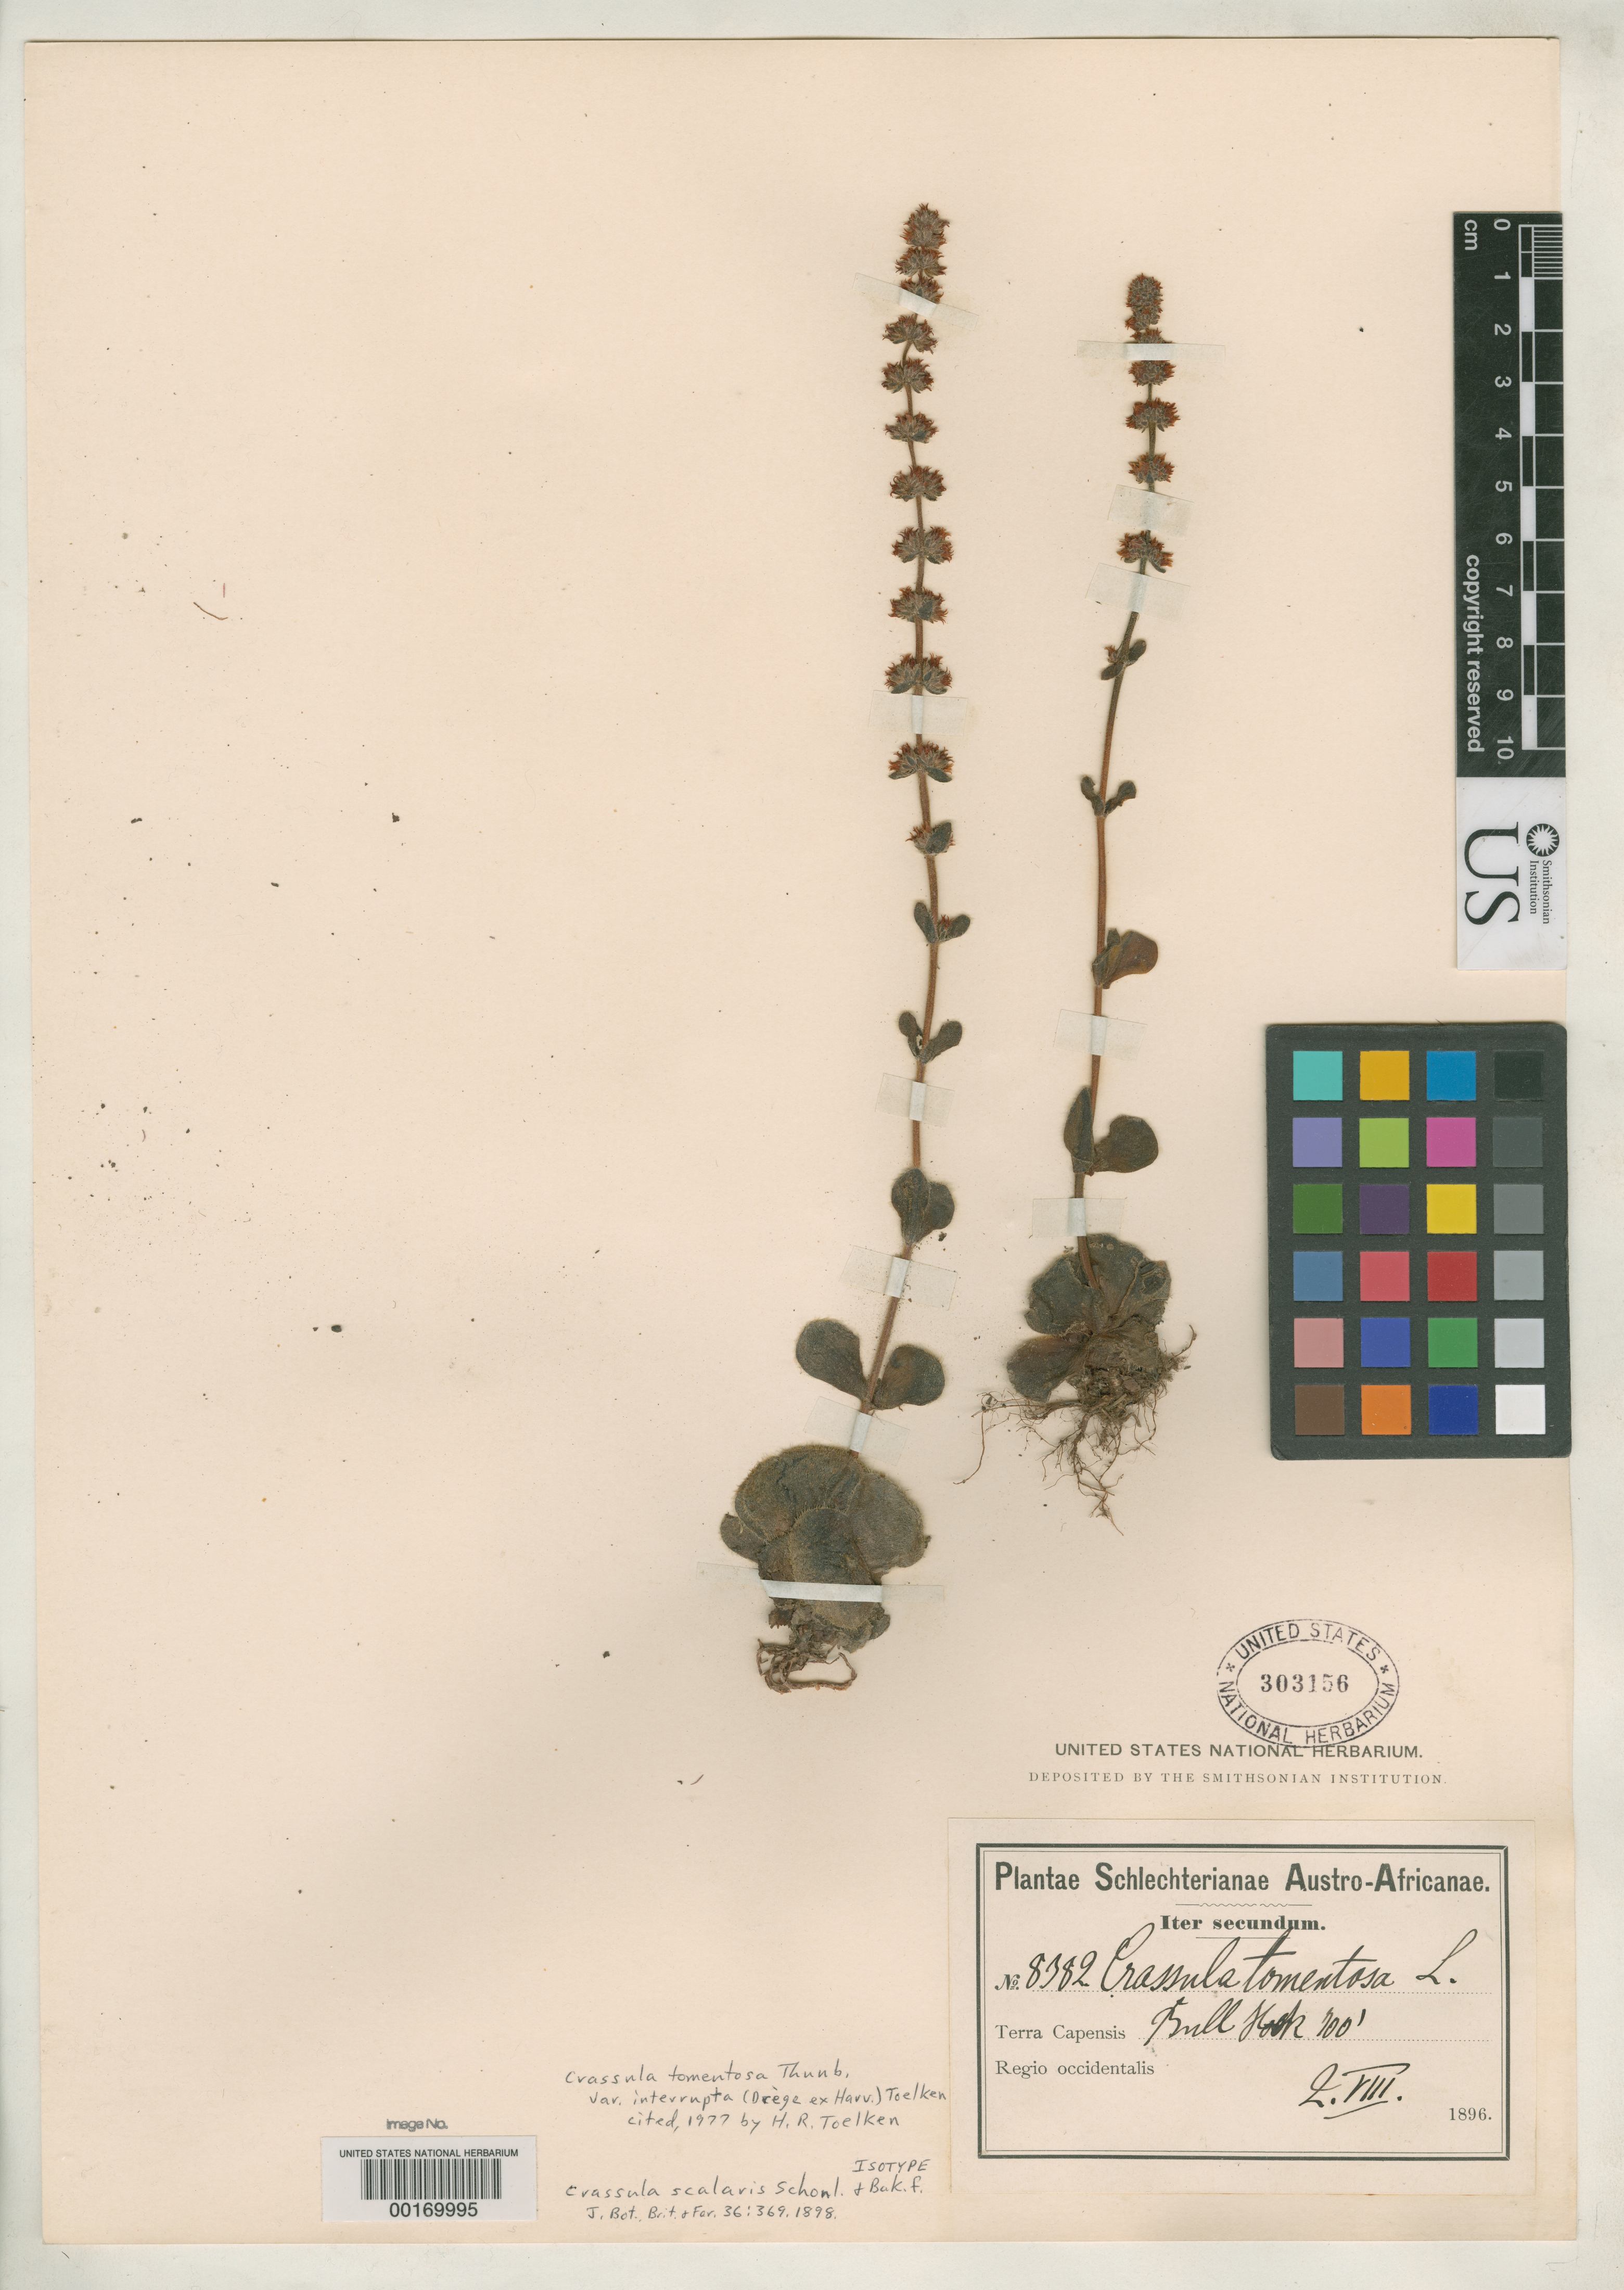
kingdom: Plantae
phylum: Tracheophyta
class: Magnoliopsida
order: Saxifragales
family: Crassulaceae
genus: Crassula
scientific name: Crassula scalaris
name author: Schönland & Baker f.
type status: Isotype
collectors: F. R. R. Schlechter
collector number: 8382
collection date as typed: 02 Aug 1896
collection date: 1896-08-02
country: South Africa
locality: Bullhoek.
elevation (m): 213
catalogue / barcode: US 303156